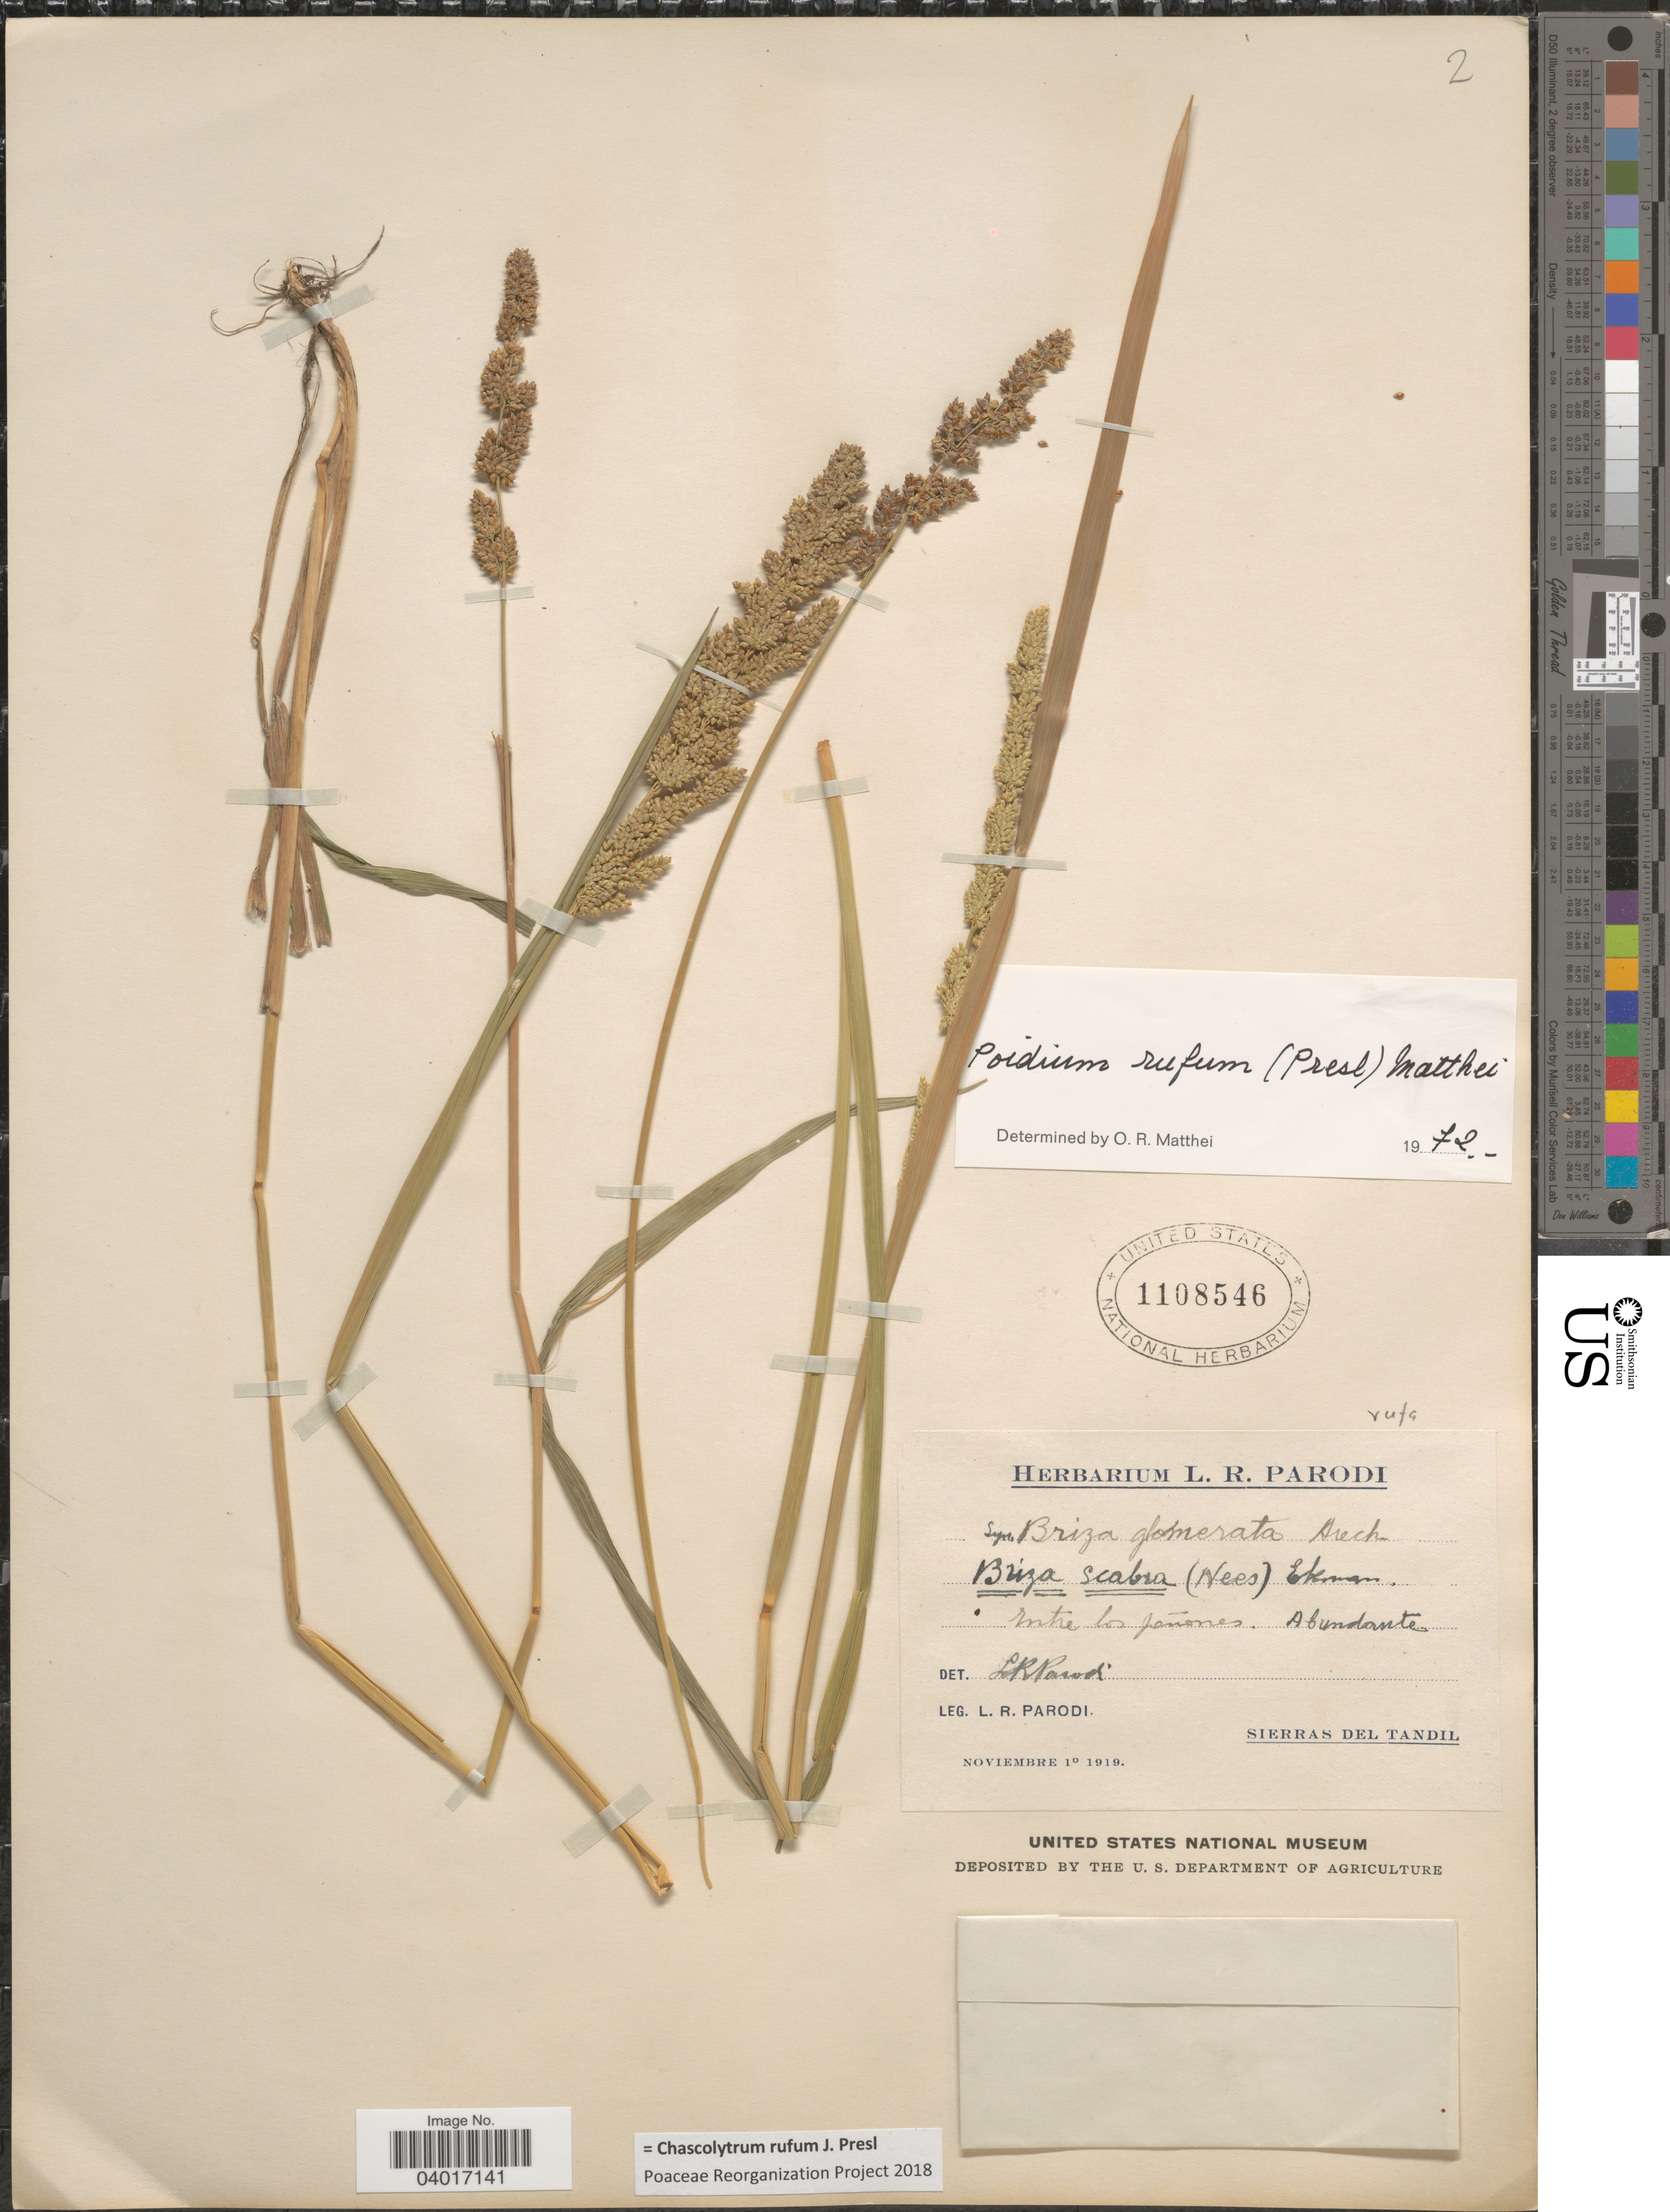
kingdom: Plantae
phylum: Tracheophyta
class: Liliopsida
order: Poales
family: Poaceae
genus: Chascolytrum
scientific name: Chascolytrum rufum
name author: C. Presl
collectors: L. R. Parodi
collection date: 1919-11-01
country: Argentina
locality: Sierras del Tandil.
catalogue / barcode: US 1108546